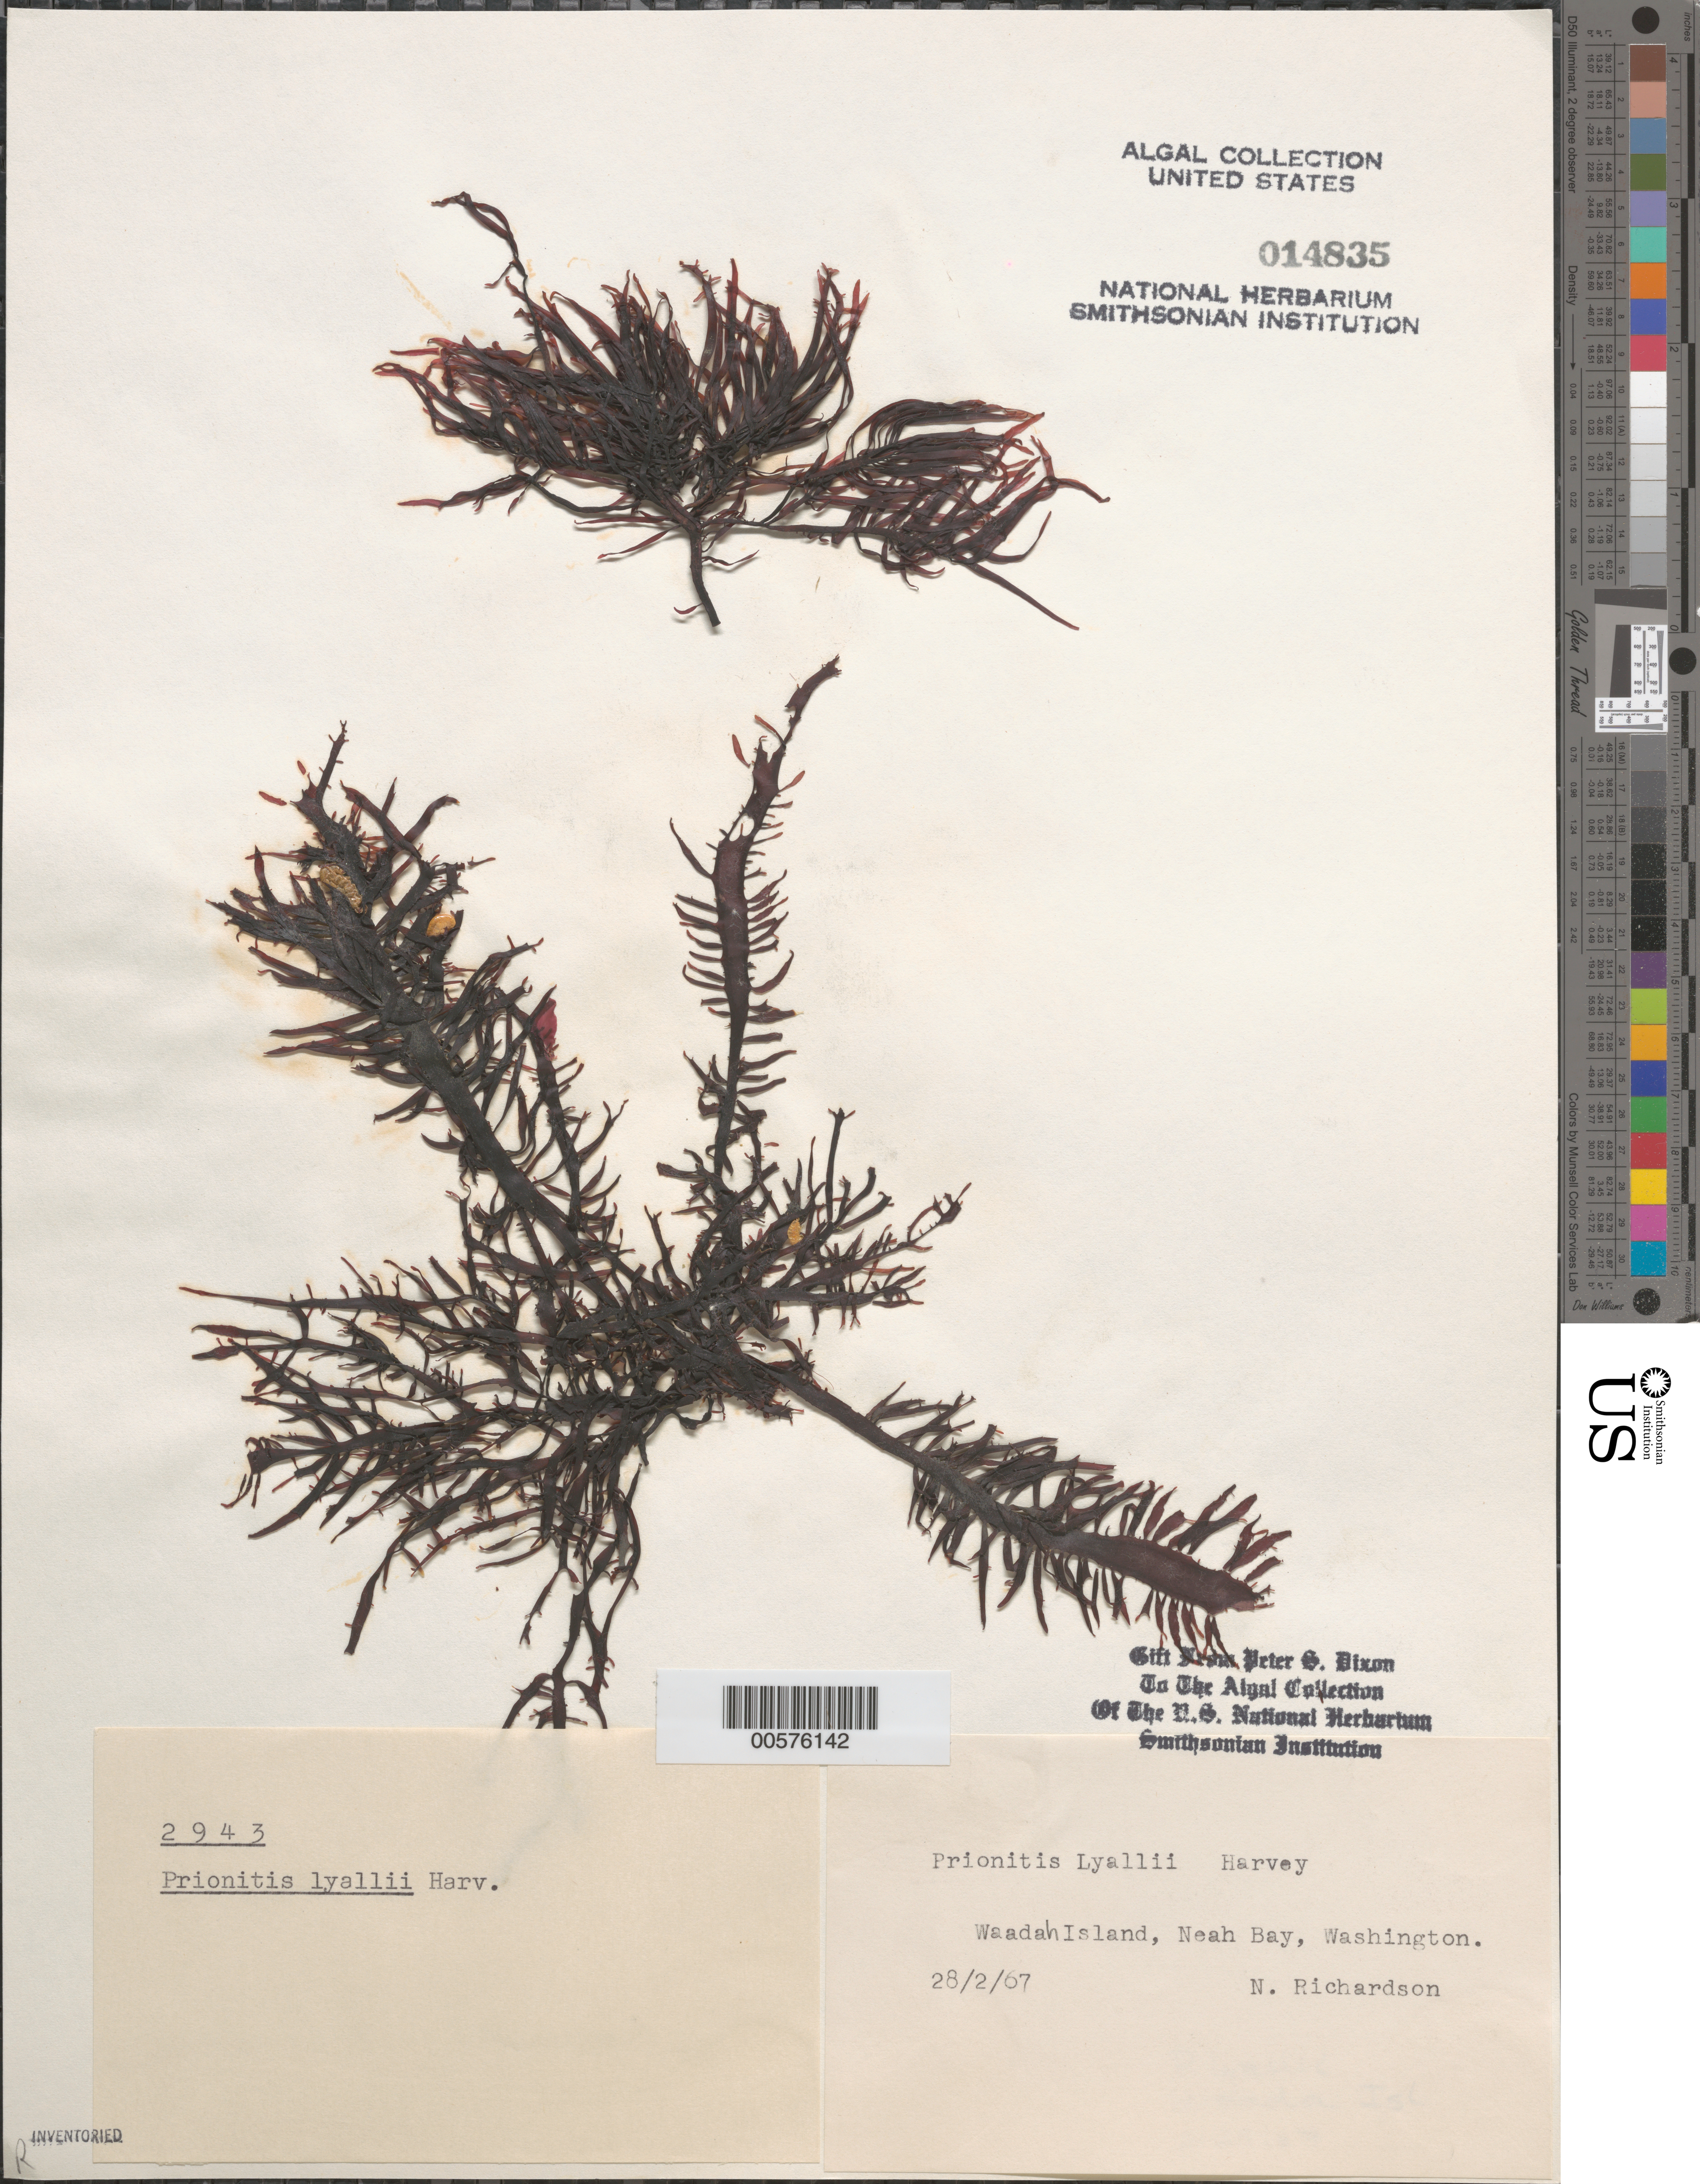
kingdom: Plantae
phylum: Rhodophyta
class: Florideophyceae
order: Cryptonemiales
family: Cryptonemiaceae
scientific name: Prionitis sternbergii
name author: (C. Agardh) J. Agardh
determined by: Algae name updating Project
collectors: N. Richardson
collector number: PSD 2943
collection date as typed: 28 Feb 1967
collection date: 1967-02-28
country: United States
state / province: Washington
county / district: Clallam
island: Waadah Island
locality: Neah Bay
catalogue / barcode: US 14835